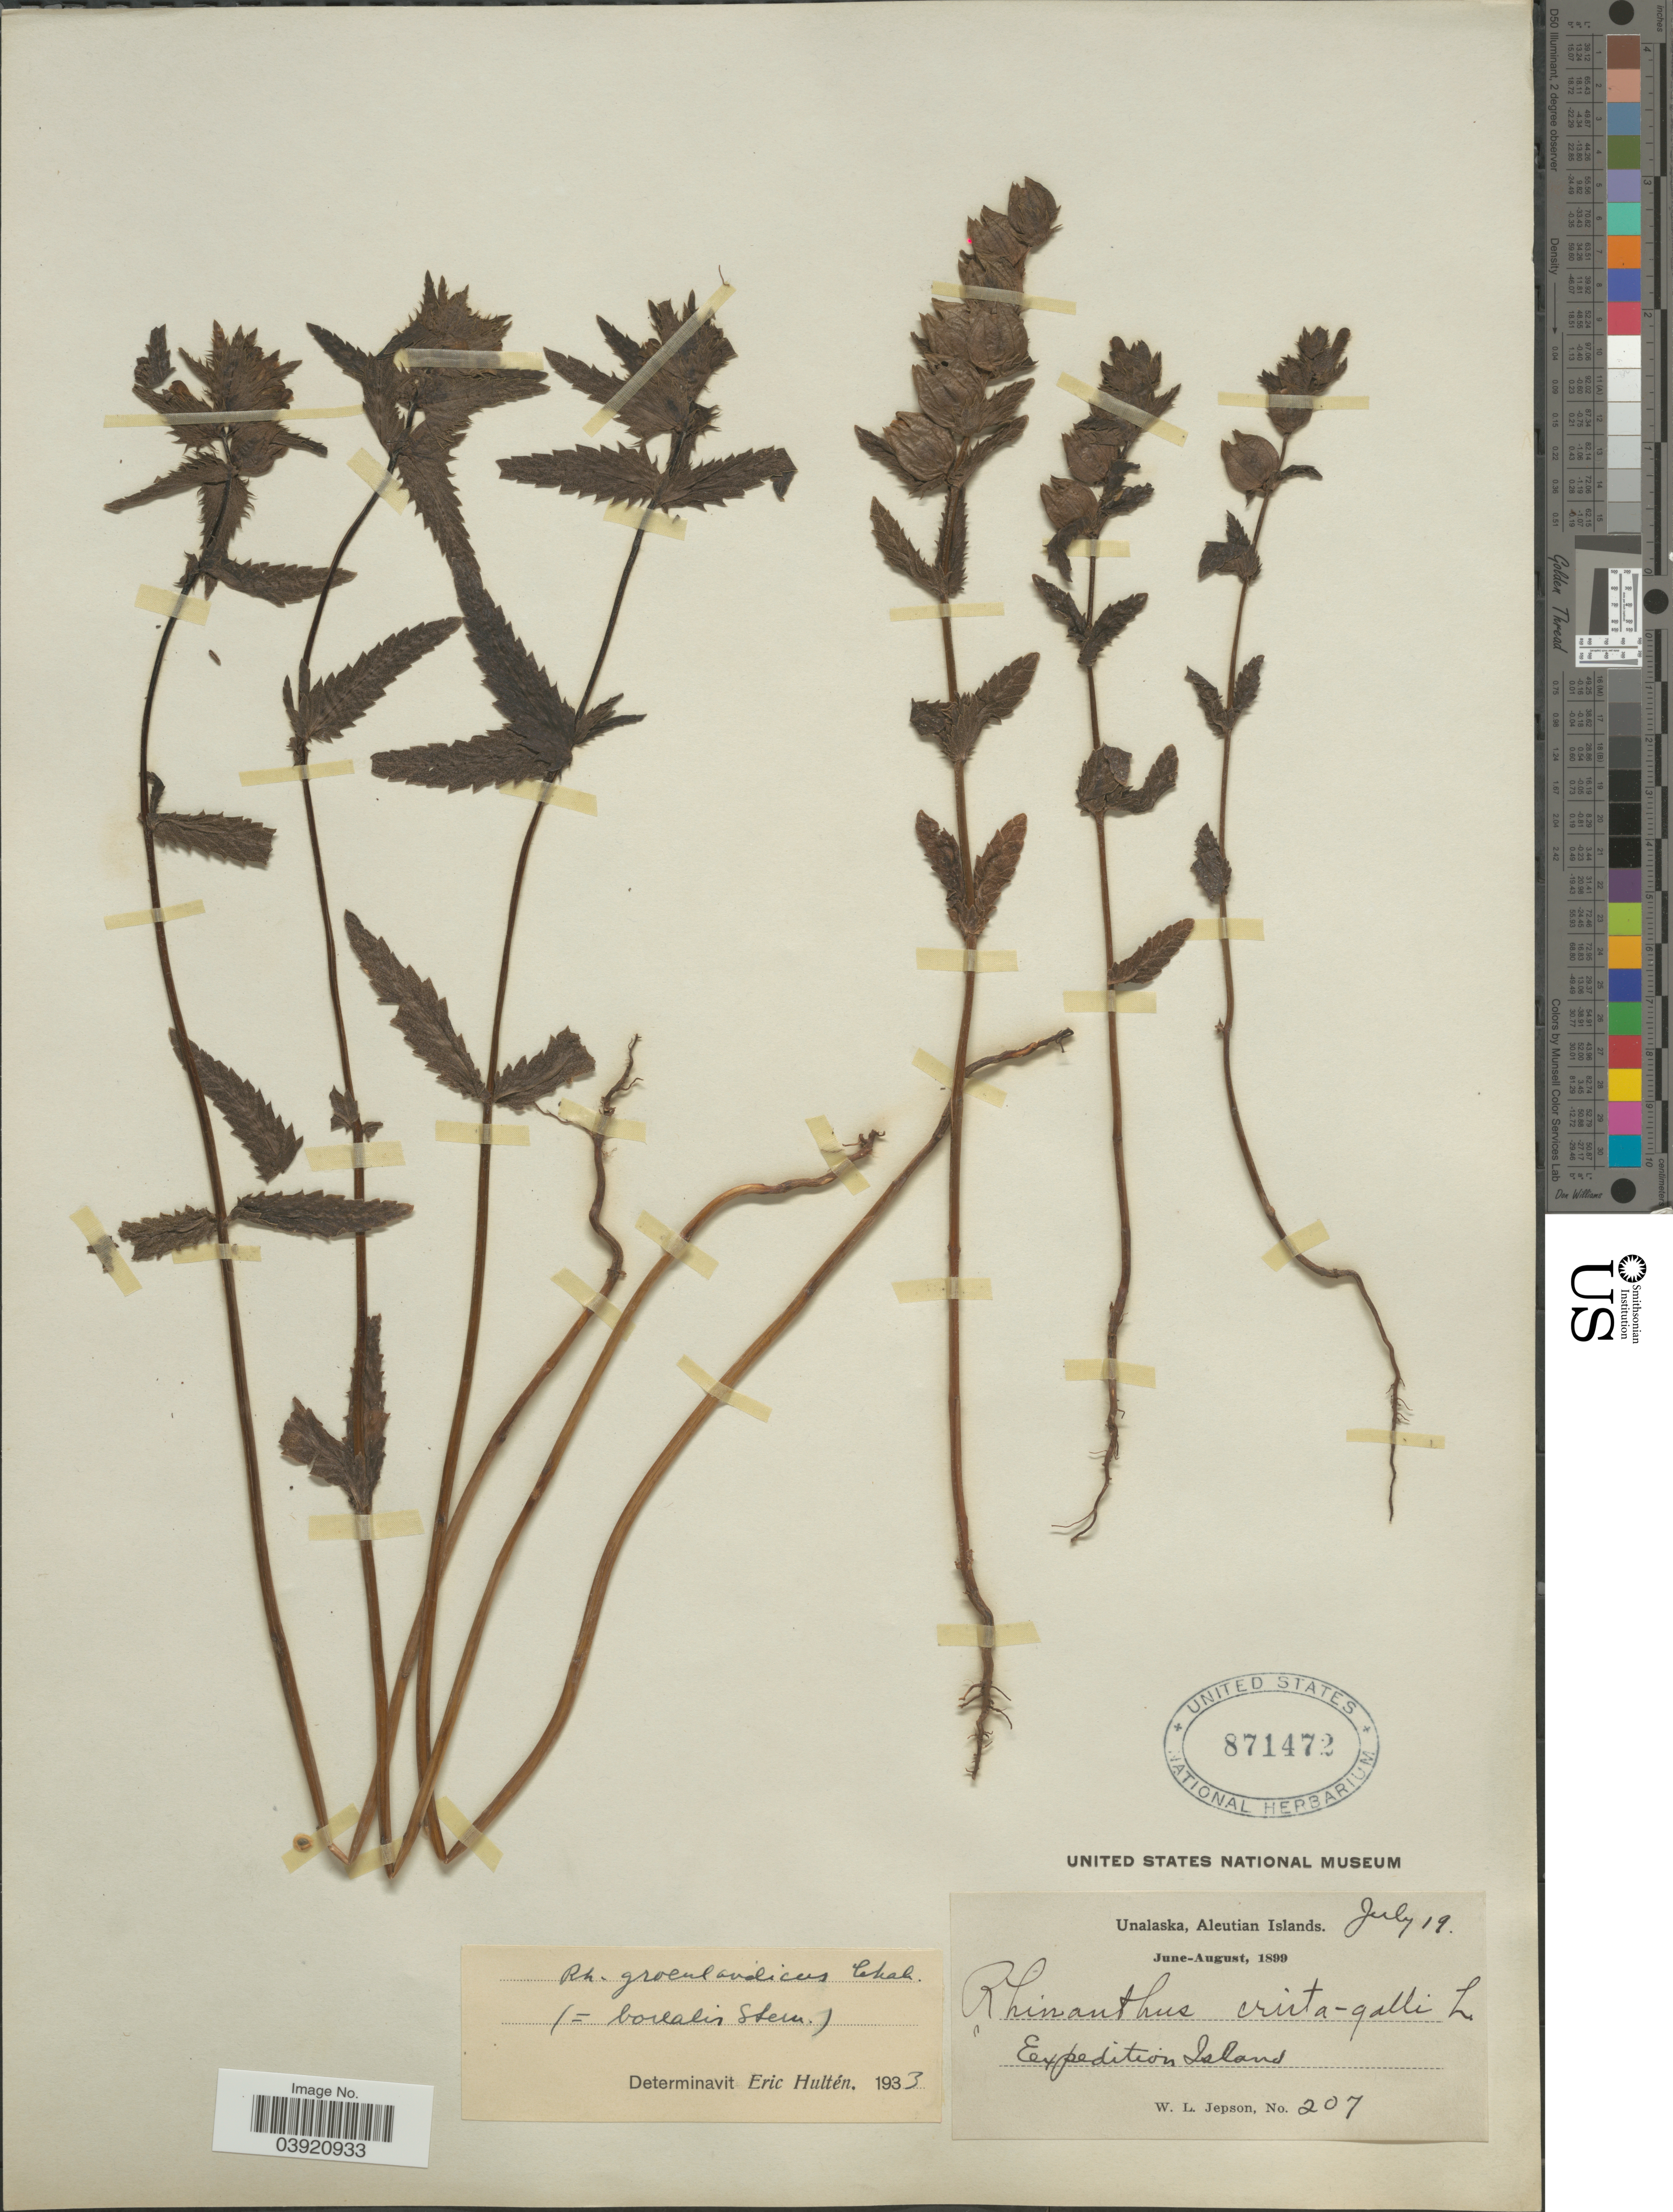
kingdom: Plantae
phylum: Tracheophyta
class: Magnoliopsida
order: Lamiales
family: Orobanchaceae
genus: Rhinanthus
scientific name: Rhinanthus minor subsp. groenlandicus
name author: (Chabert) Neum.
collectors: W. L. Jepson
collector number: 207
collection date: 1899-07-19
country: United States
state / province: Alaska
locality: Unalaska, Aleutian Islands. Expedition Island.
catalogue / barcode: US 871472